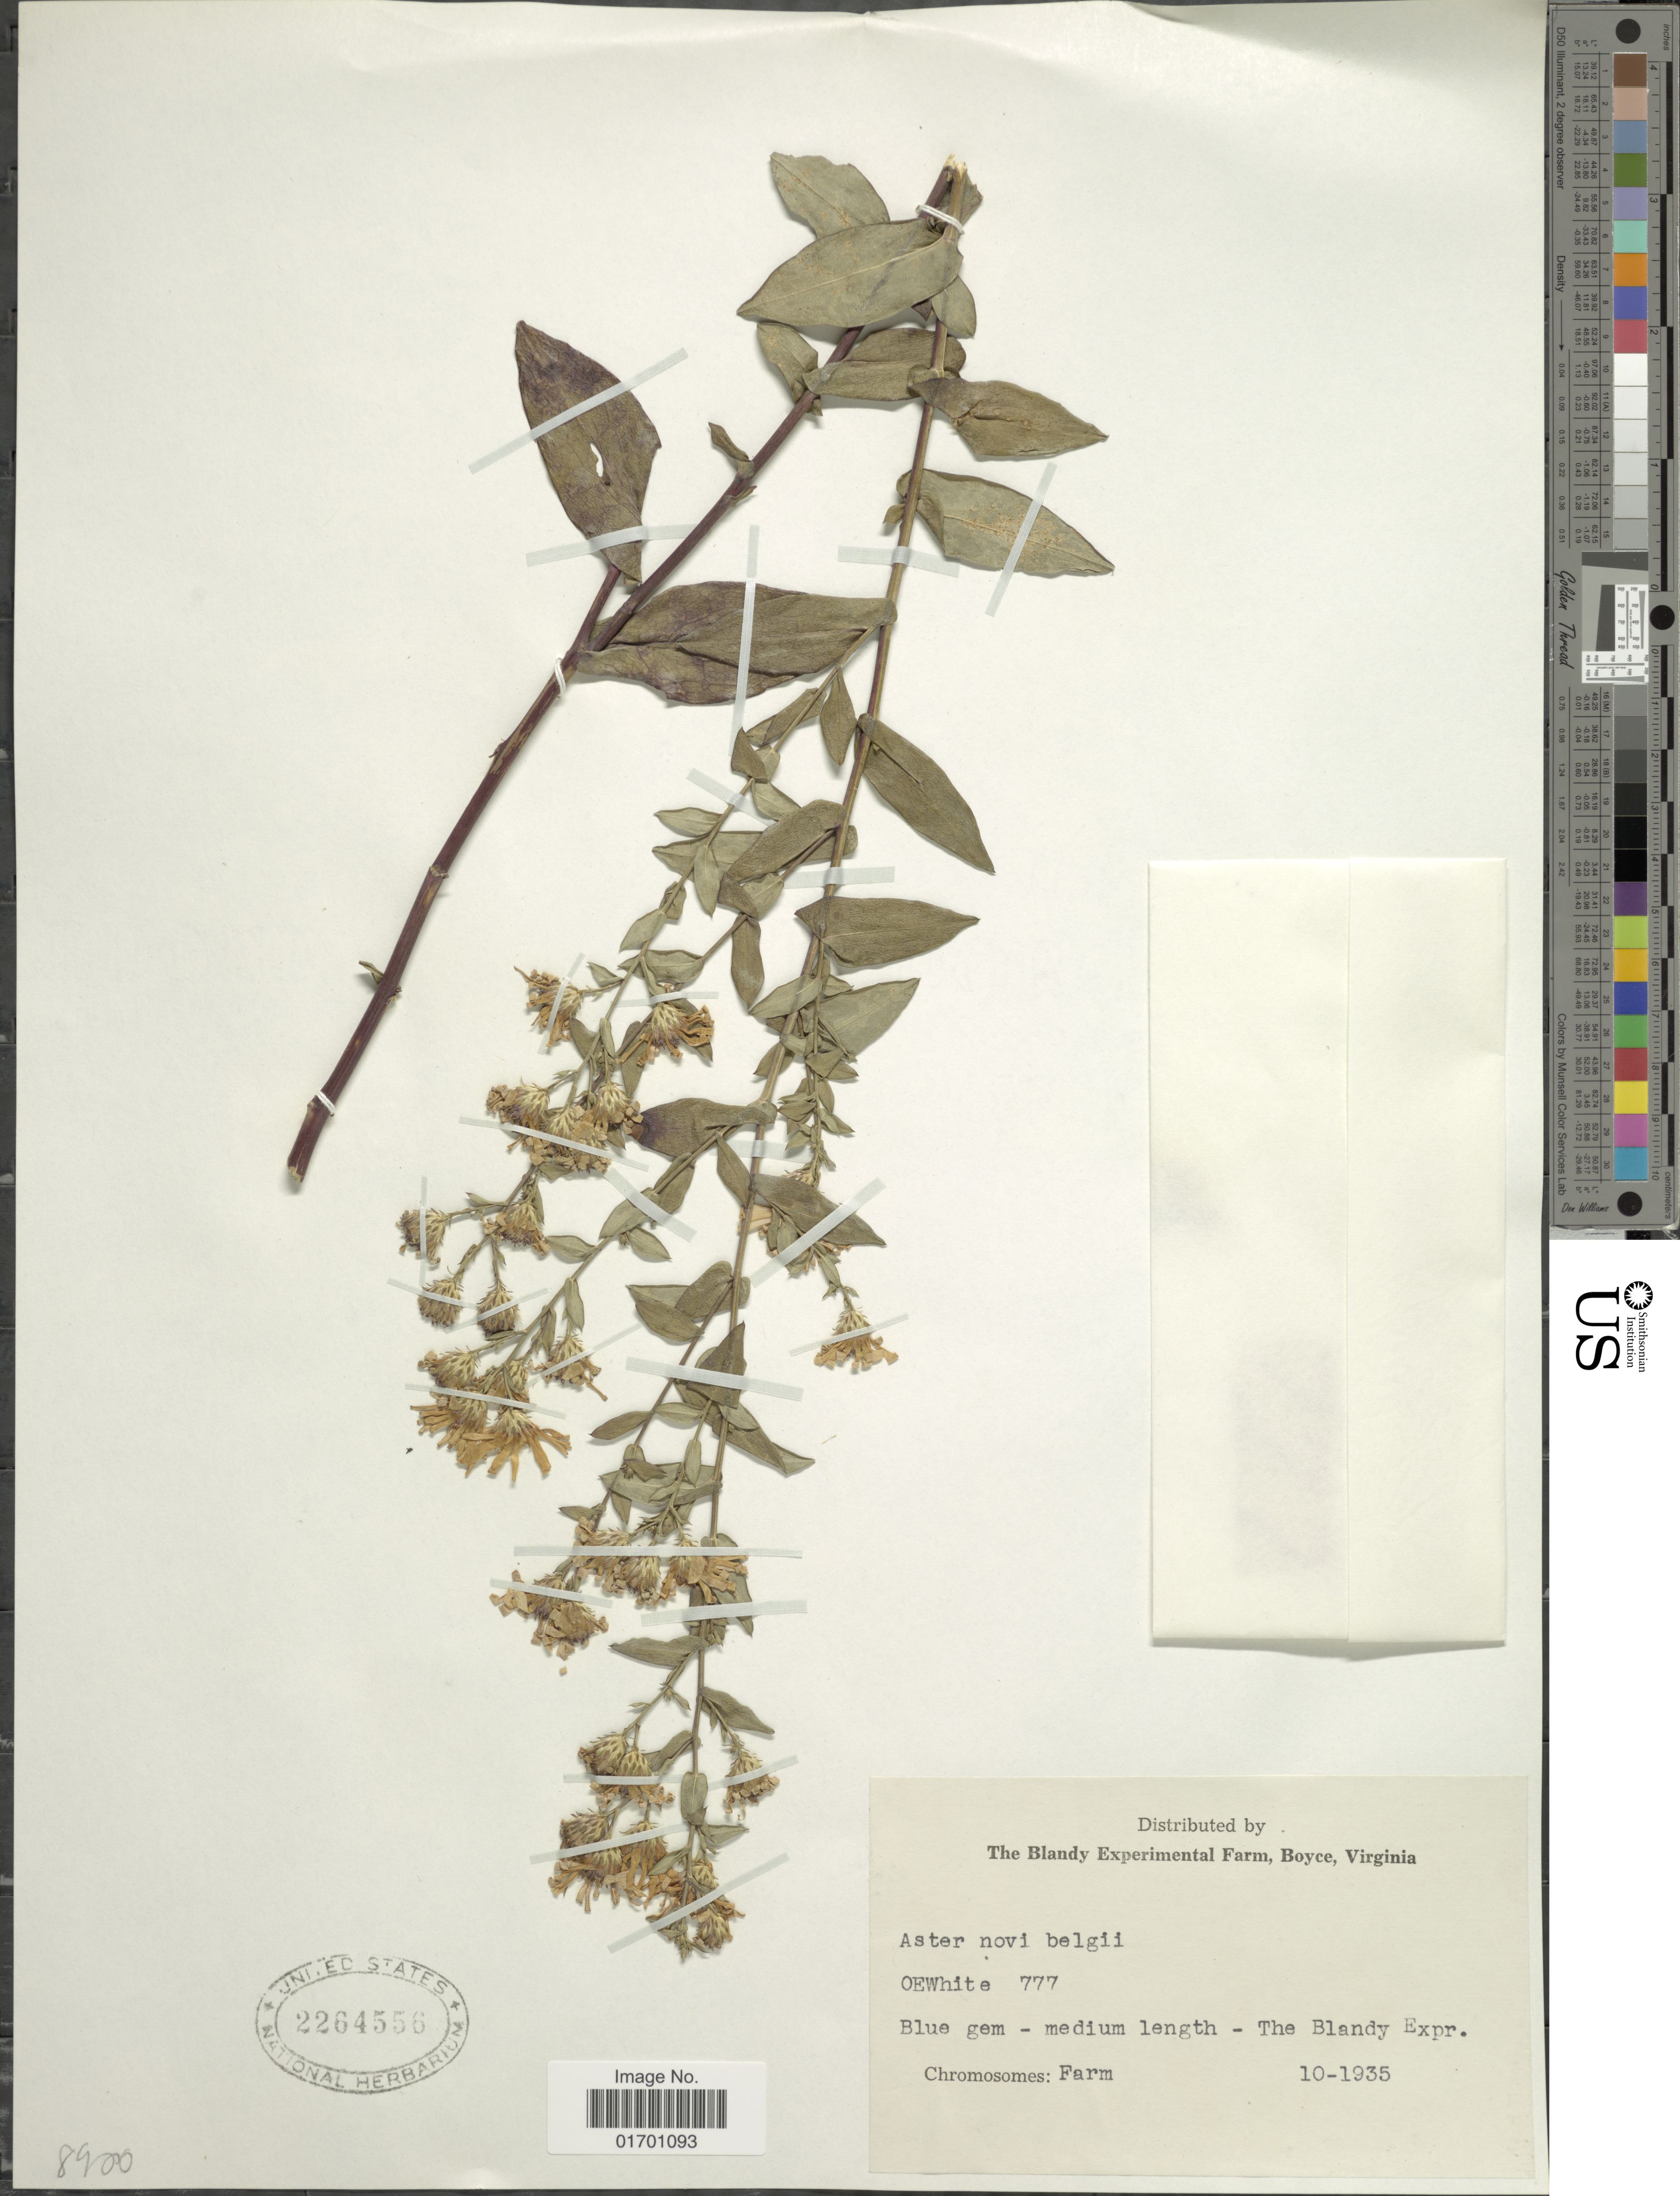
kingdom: Plantae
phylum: Tracheophyta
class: Magnoliopsida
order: Asterales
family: Asteraceae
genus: Symphyotrichum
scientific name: Symphyotrichum novi-belgii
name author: (L.) G.L. Nesom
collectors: O. E. White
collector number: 777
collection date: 1935-10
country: United States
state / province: Virginia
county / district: Clarke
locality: Blue Gem - Medium length - The Blandy Experimental Farm, Boyce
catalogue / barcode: US 2264556